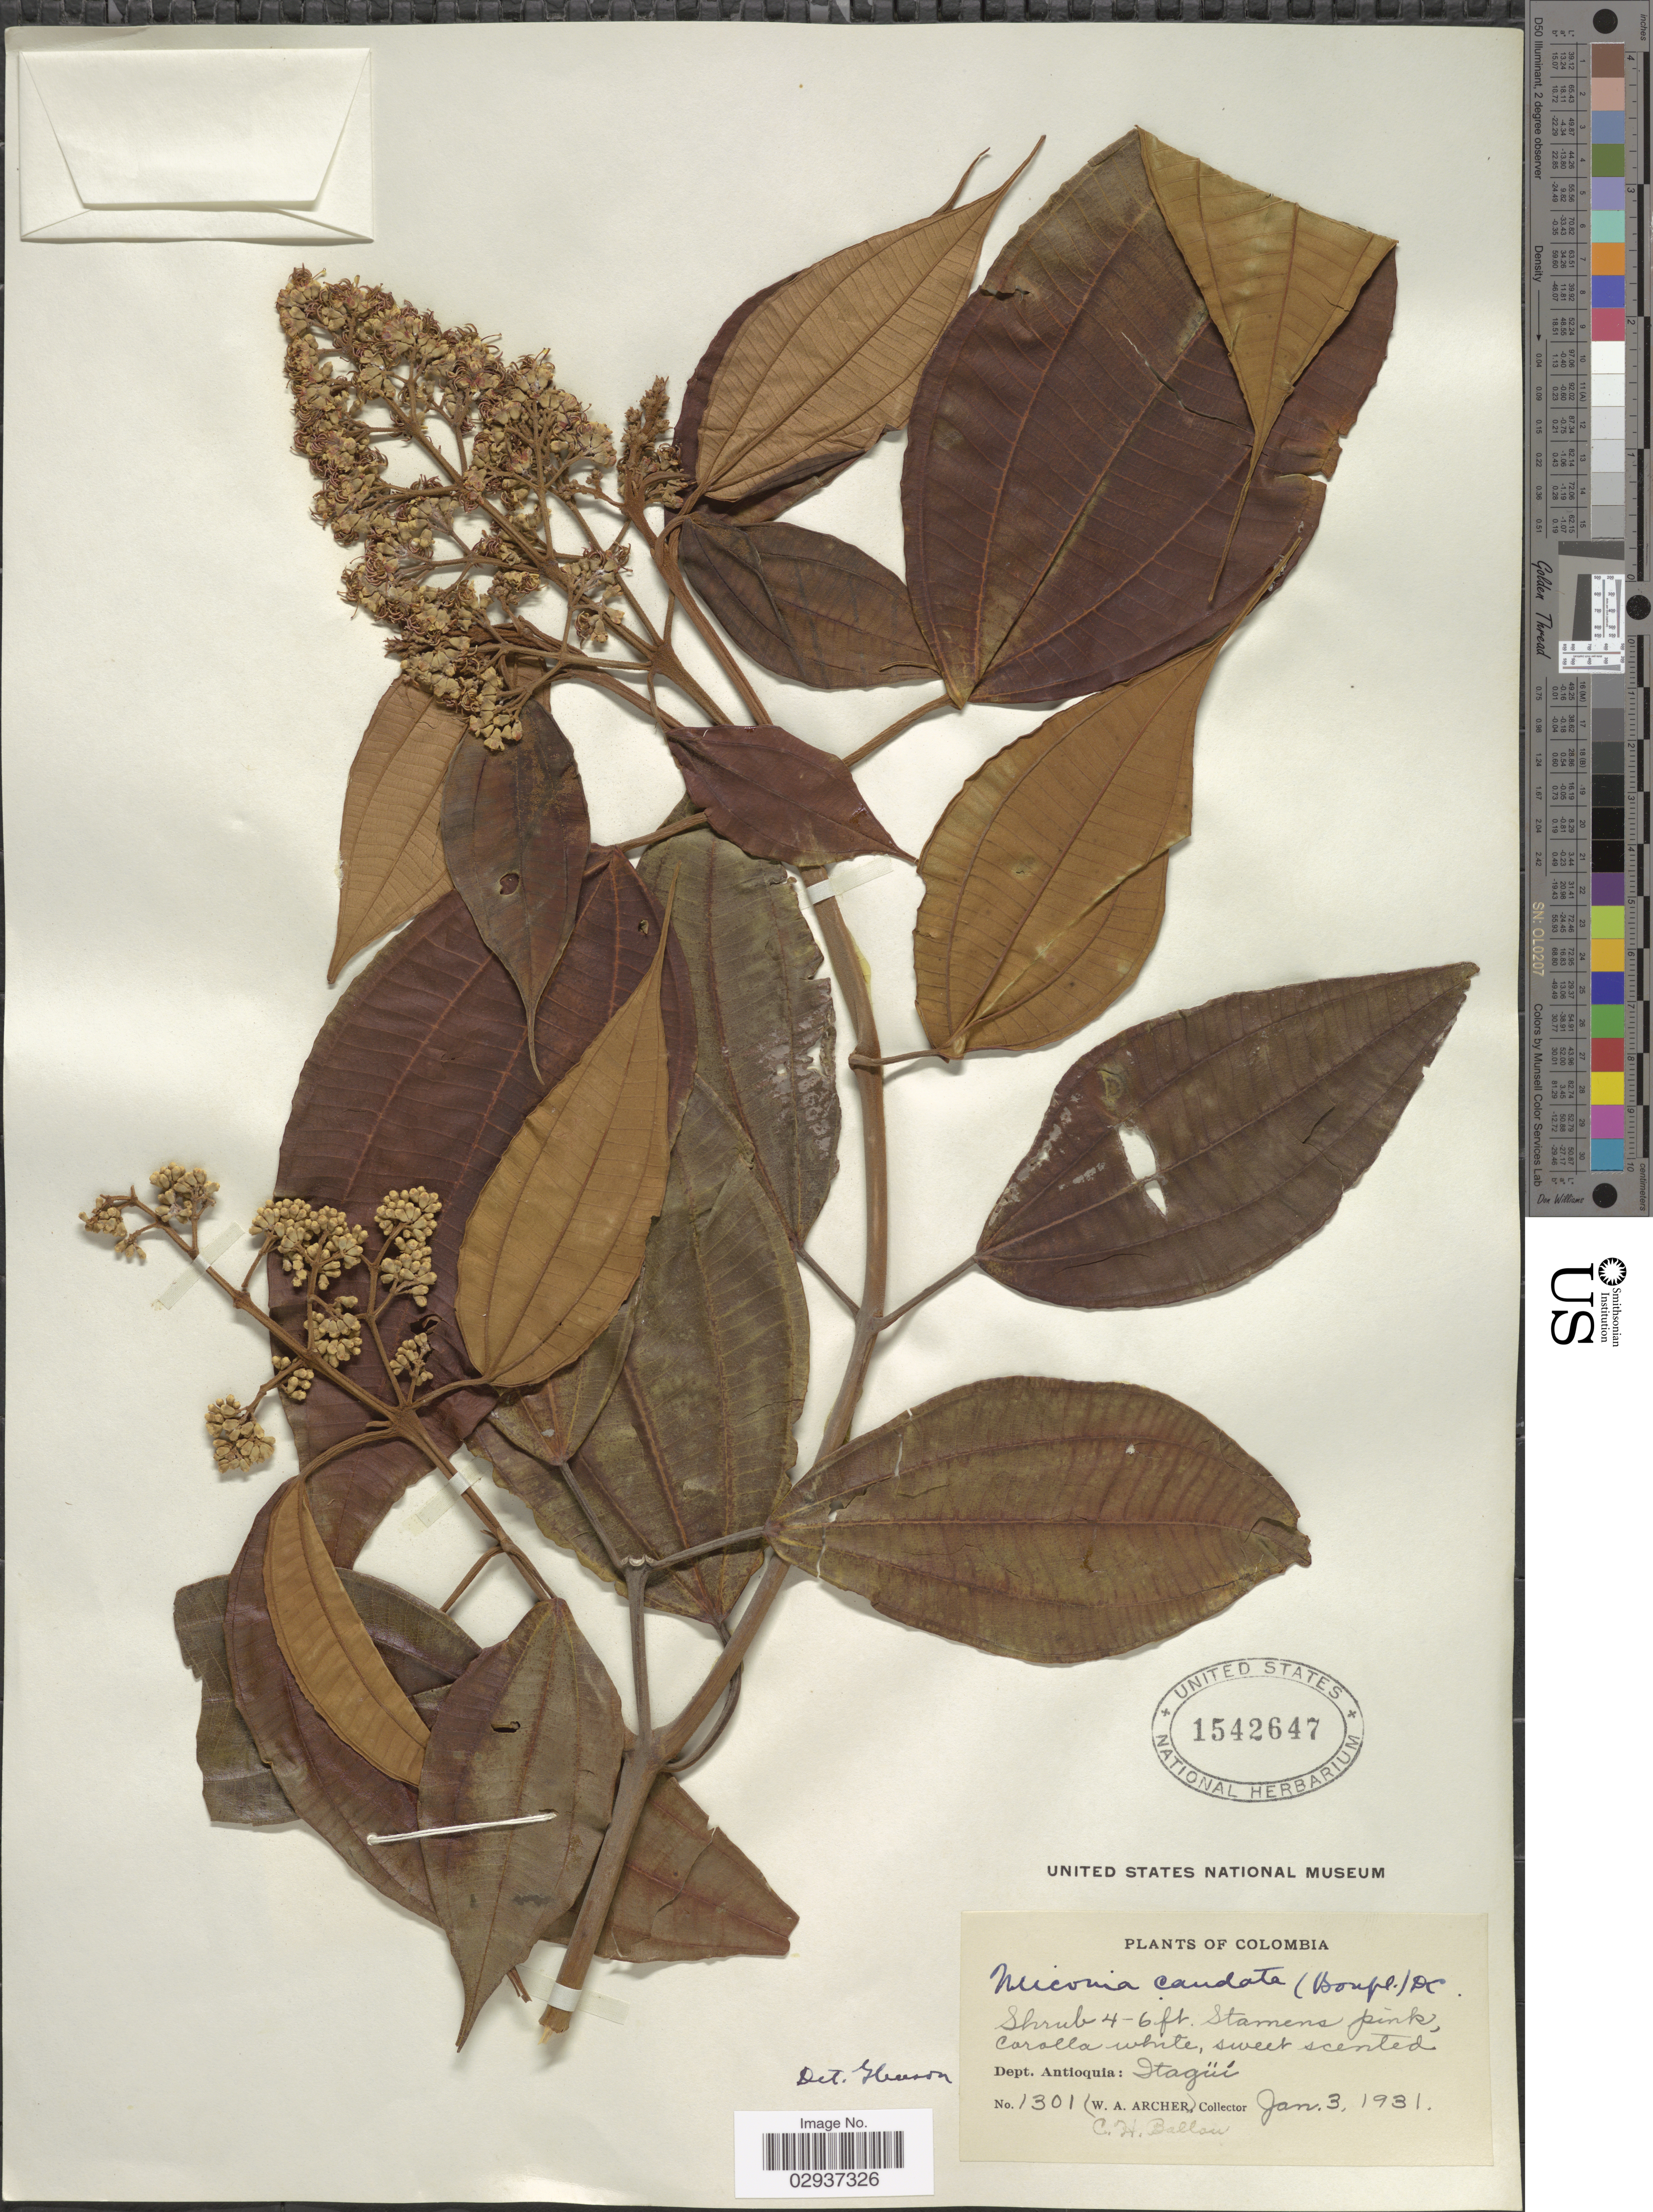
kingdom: Plantae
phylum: Tracheophyta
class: Magnoliopsida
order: Myrtales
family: Melastomataceae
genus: Miconia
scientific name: Miconia caudata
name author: (Bonpl.) DC.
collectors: C. Ballou & W. Archer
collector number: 1301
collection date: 1931-01-03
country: Colombia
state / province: Antioquia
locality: Dept. Antioquia: Itagüí.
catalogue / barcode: US 1542647